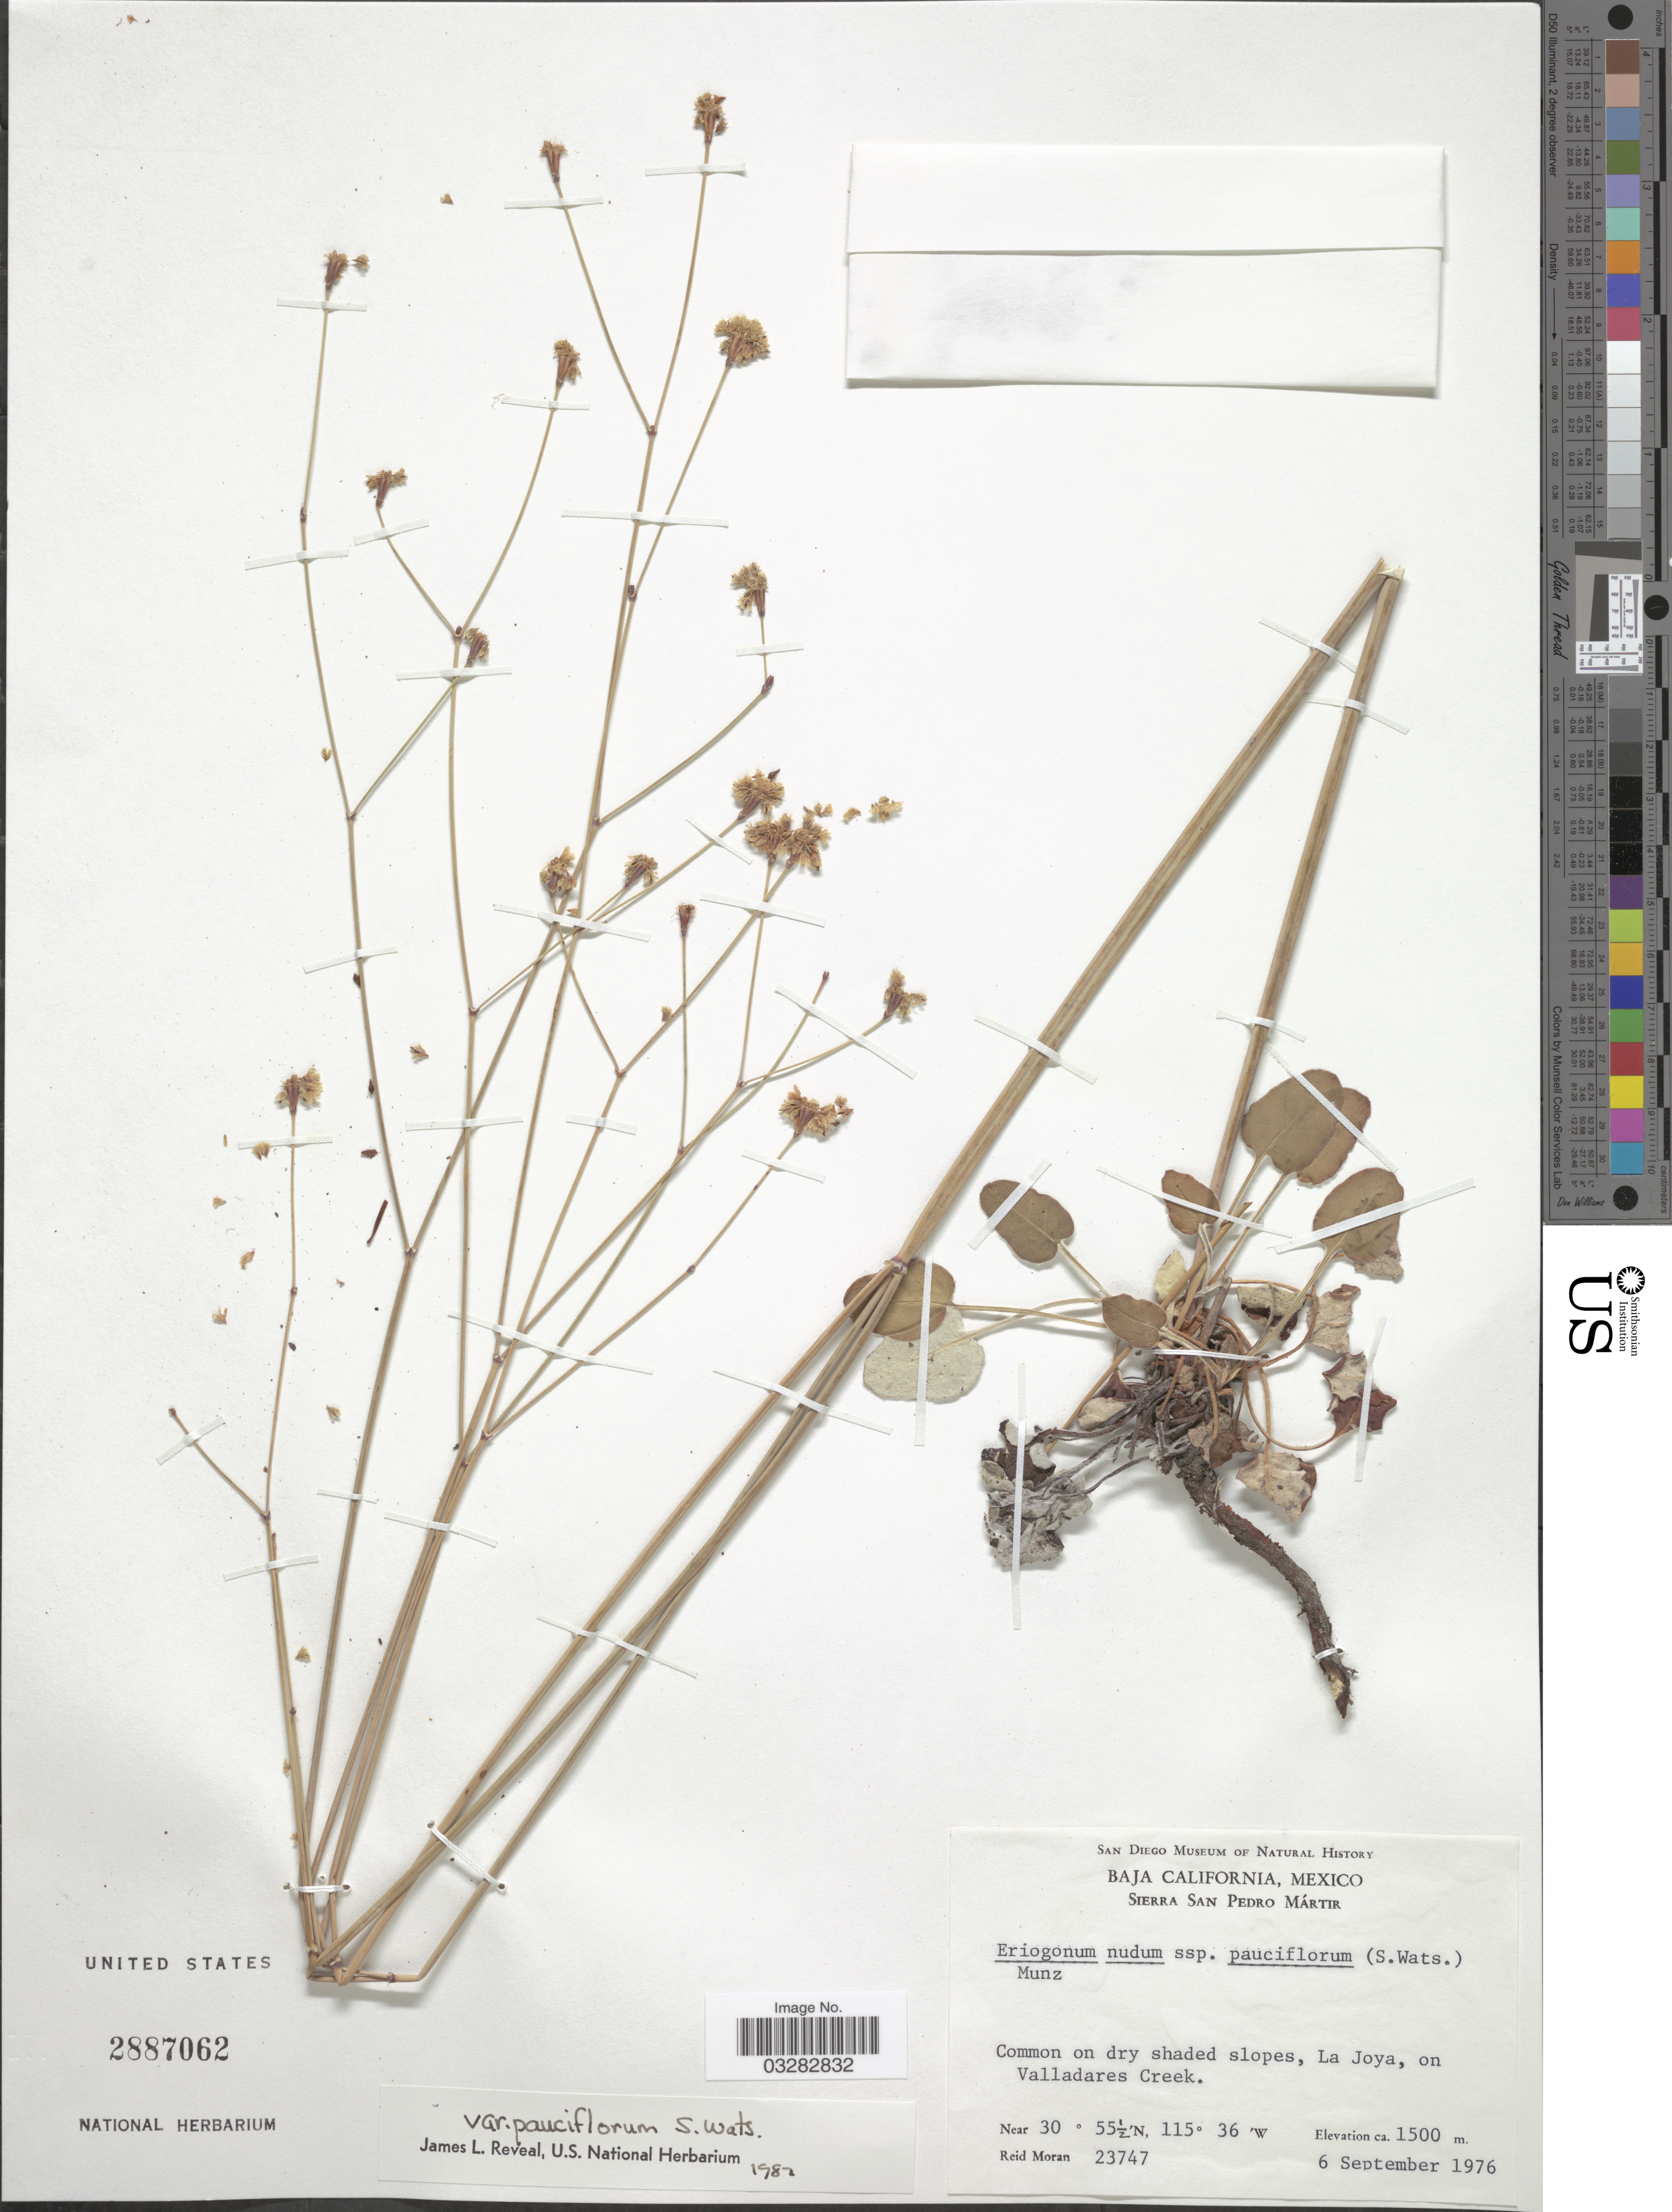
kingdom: Plantae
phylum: Tracheophyta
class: Magnoliopsida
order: Caryophyllales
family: Polygonaceae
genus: Eriogonum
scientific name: Eriogonum nudum var. nudum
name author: Douglas ex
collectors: R. V. Moran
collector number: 23747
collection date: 1976-09-06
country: Mexico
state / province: Baja California Norte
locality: Sierra San Pedro Mártir. La Joya, on Valladares Creek.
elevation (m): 1500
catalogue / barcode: US 2887062